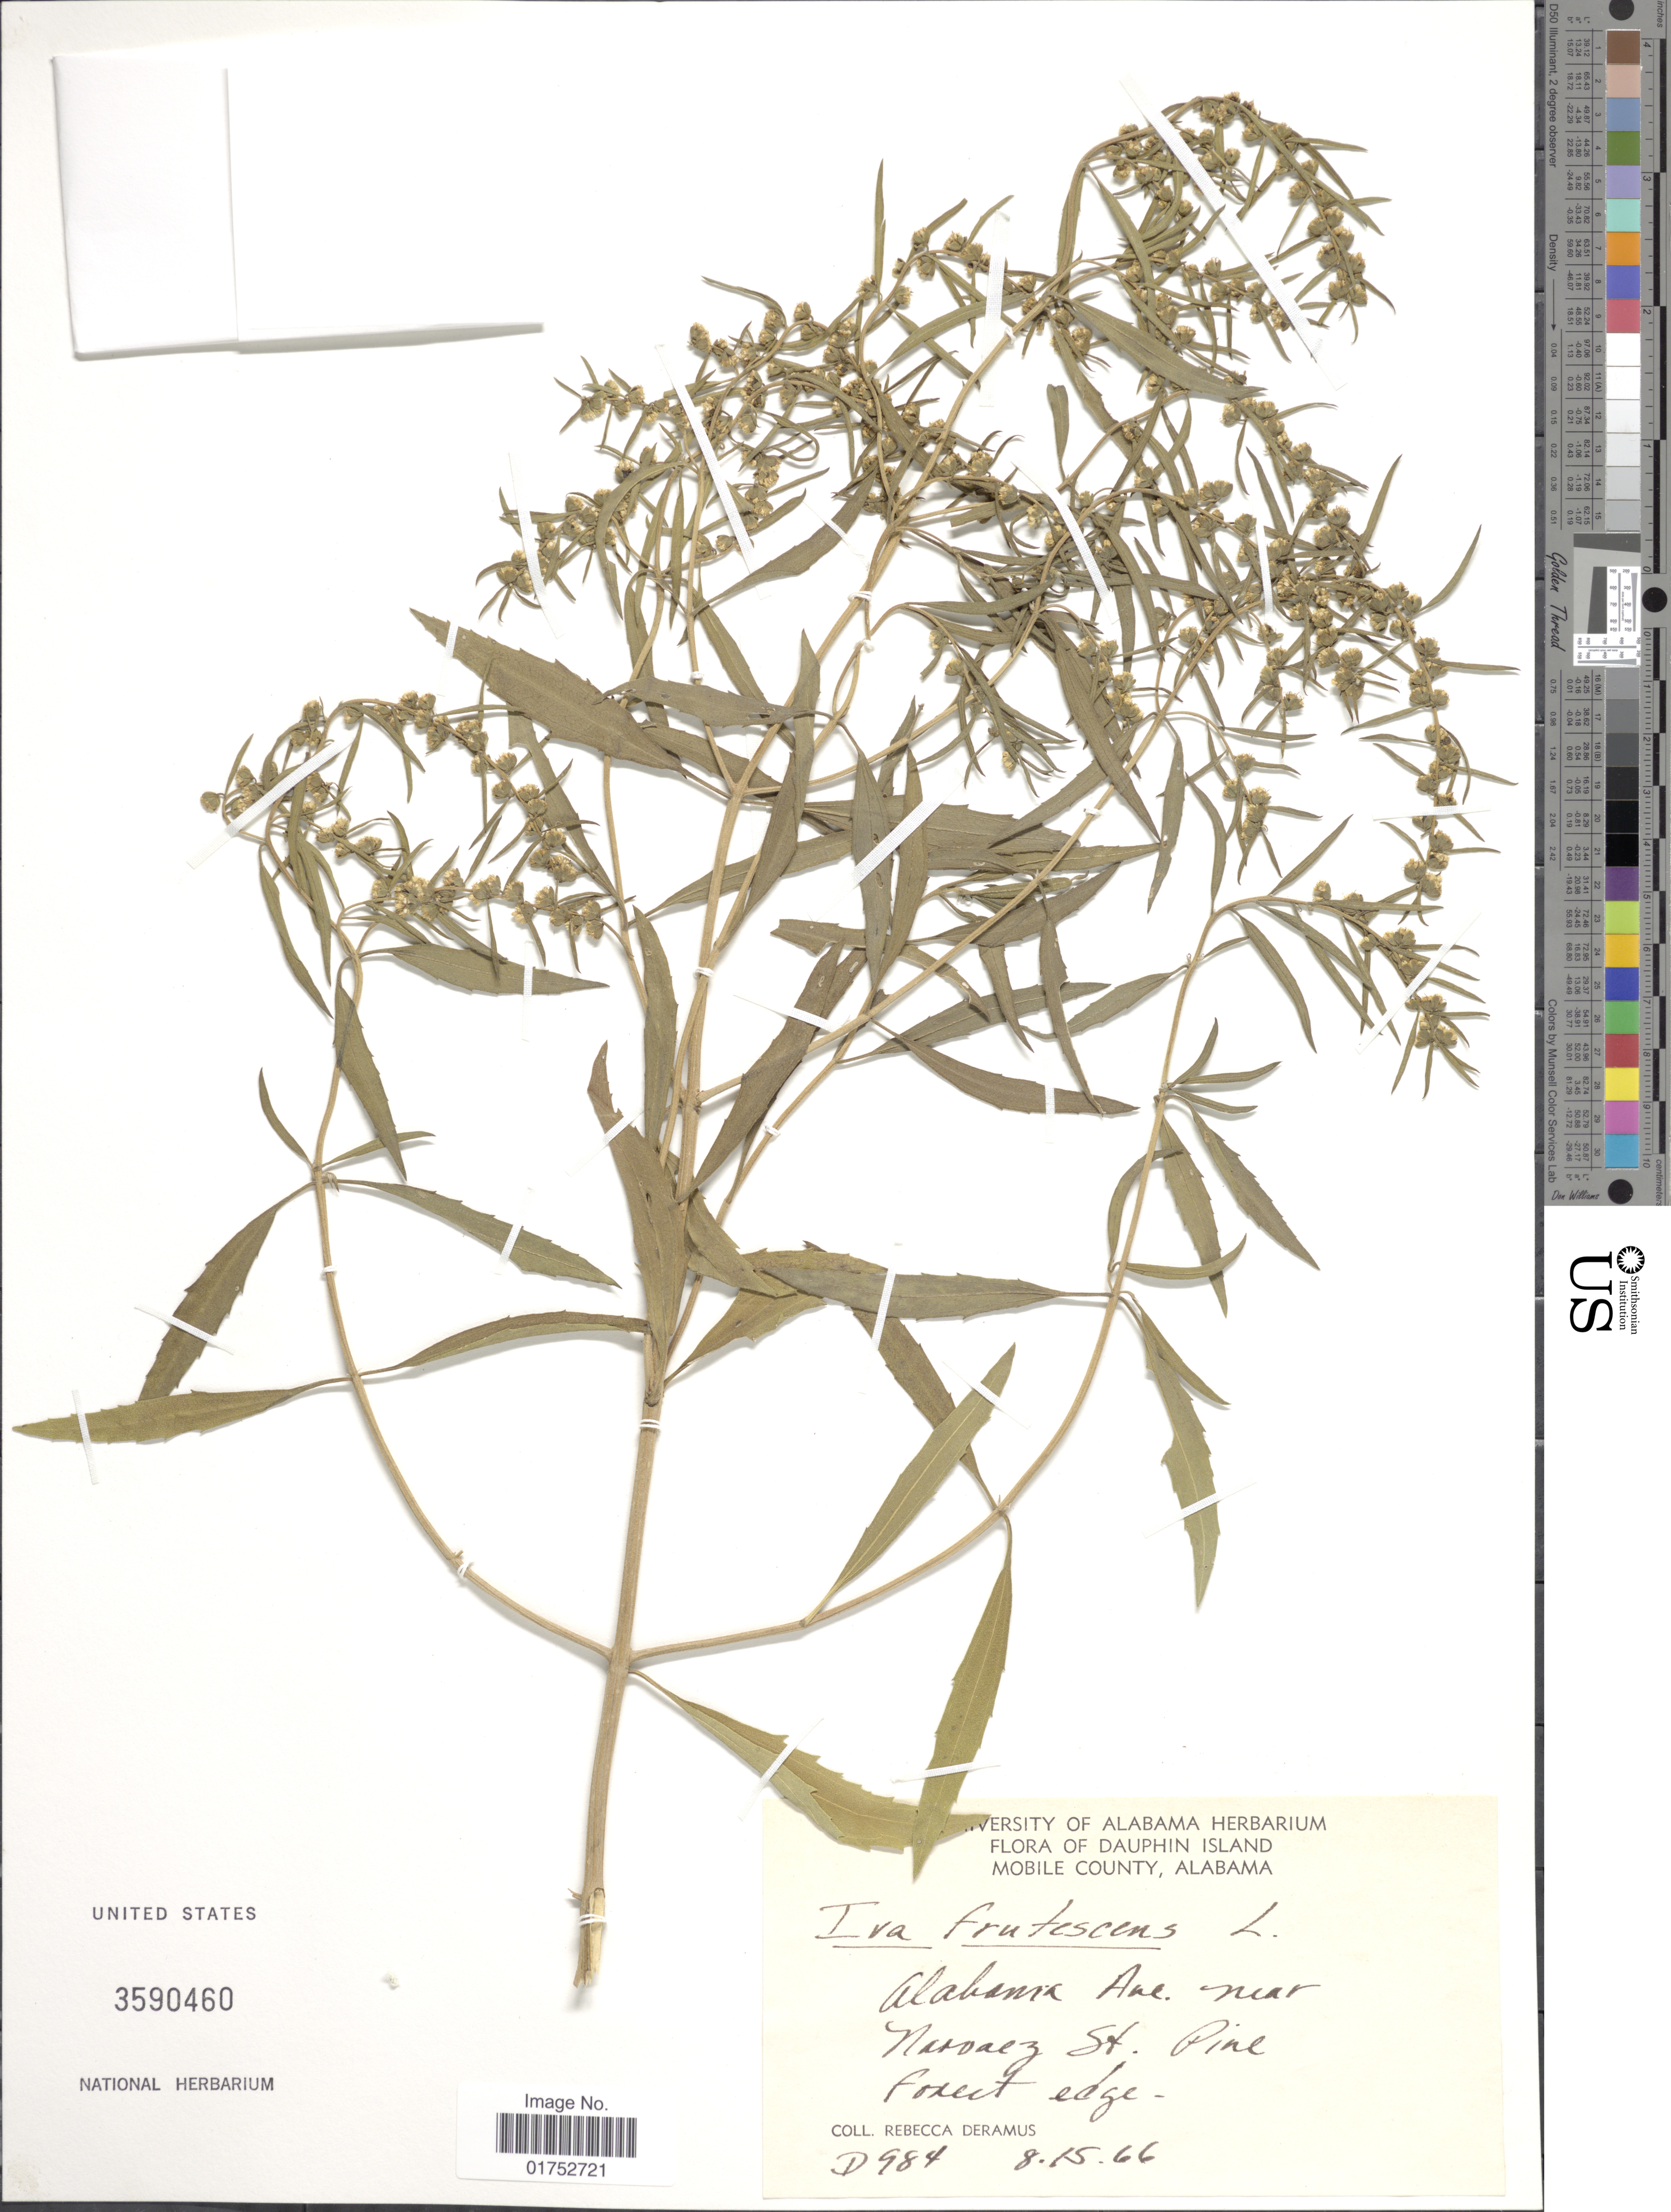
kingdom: Plantae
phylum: Tracheophyta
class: Magnoliopsida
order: Asterales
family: Asteraceae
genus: Iva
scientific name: Iva frutescens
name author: L.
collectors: R. Deramus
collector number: D984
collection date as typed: Transcribed d/m/y: 15/8/66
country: United States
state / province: Alabama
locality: Dauphin Island, Mobile County, Alabama Ave. near Narvaez, St. Pine Forest edge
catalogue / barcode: US 3590460